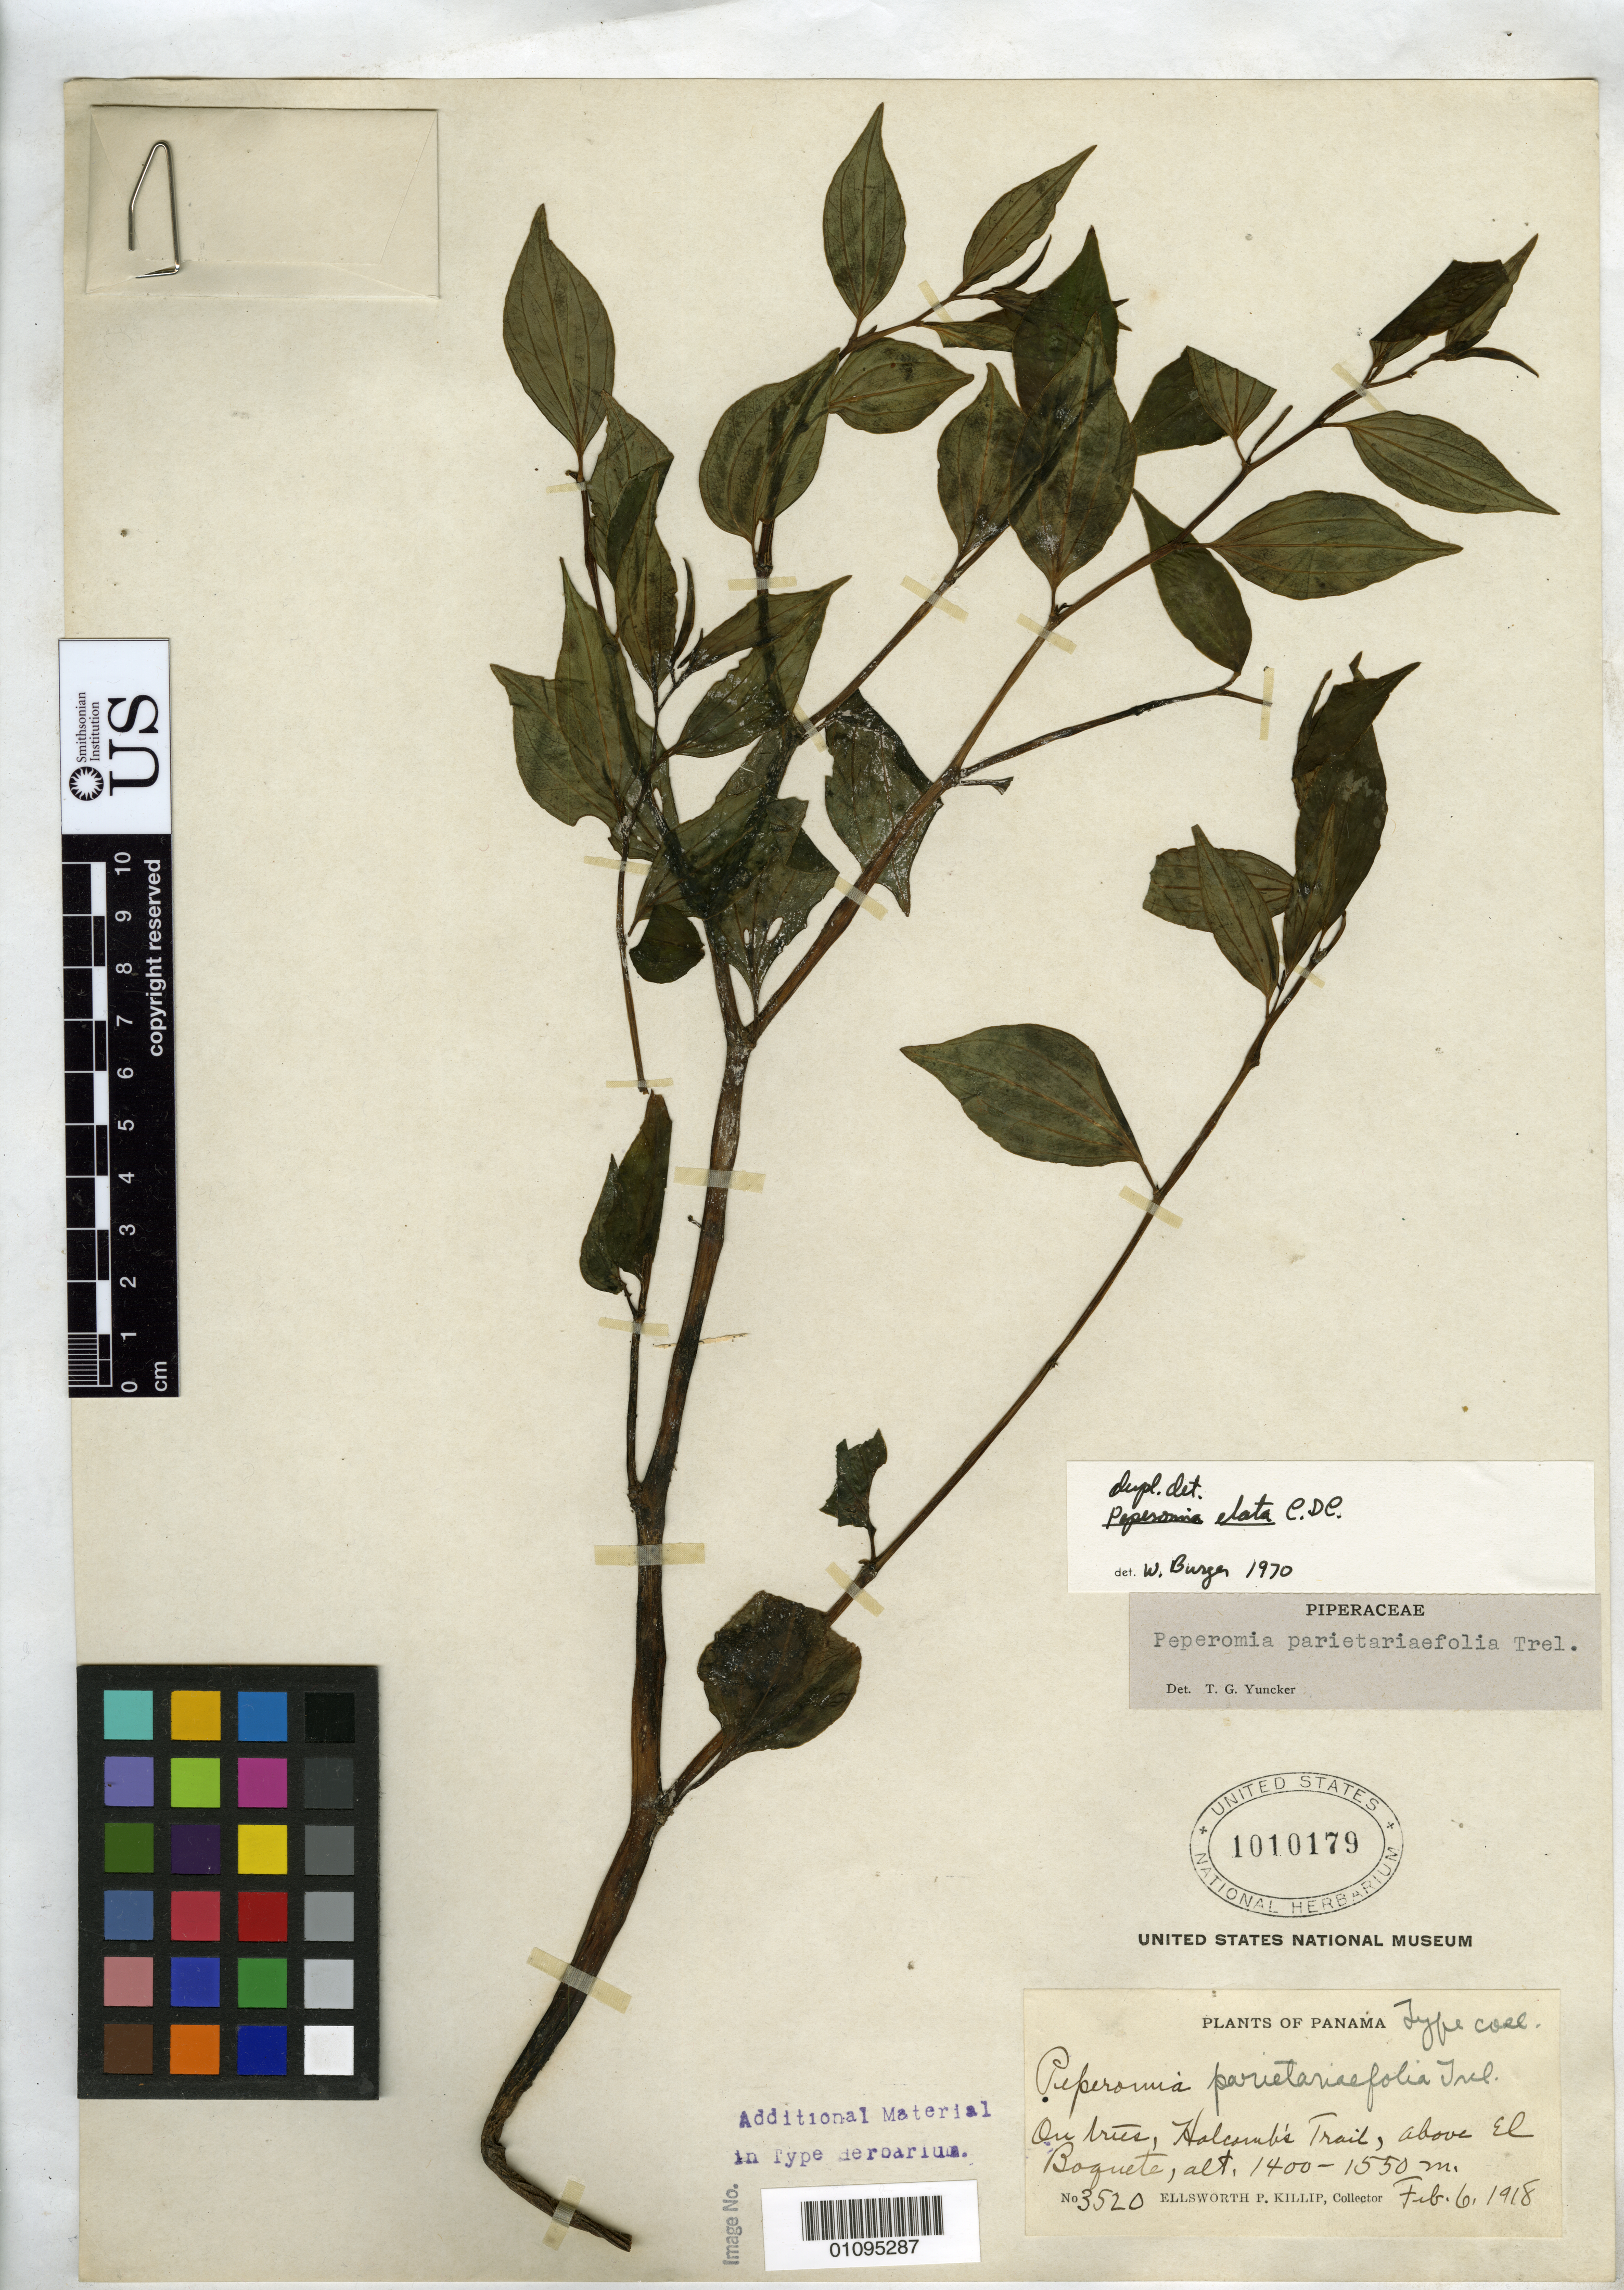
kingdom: Plantae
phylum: Tracheophyta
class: Magnoliopsida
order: Piperales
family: Piperaceae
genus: Peperomia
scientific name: Peperomia parietariifolia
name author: Trel.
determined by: Yuncker, T. G.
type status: Isotype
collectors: E. P. Killip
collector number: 3520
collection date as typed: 06 Feb 1918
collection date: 1918-02-06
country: Panama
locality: Halcomb's Trail, above El Boqueto.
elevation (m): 1400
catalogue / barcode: US 1010179